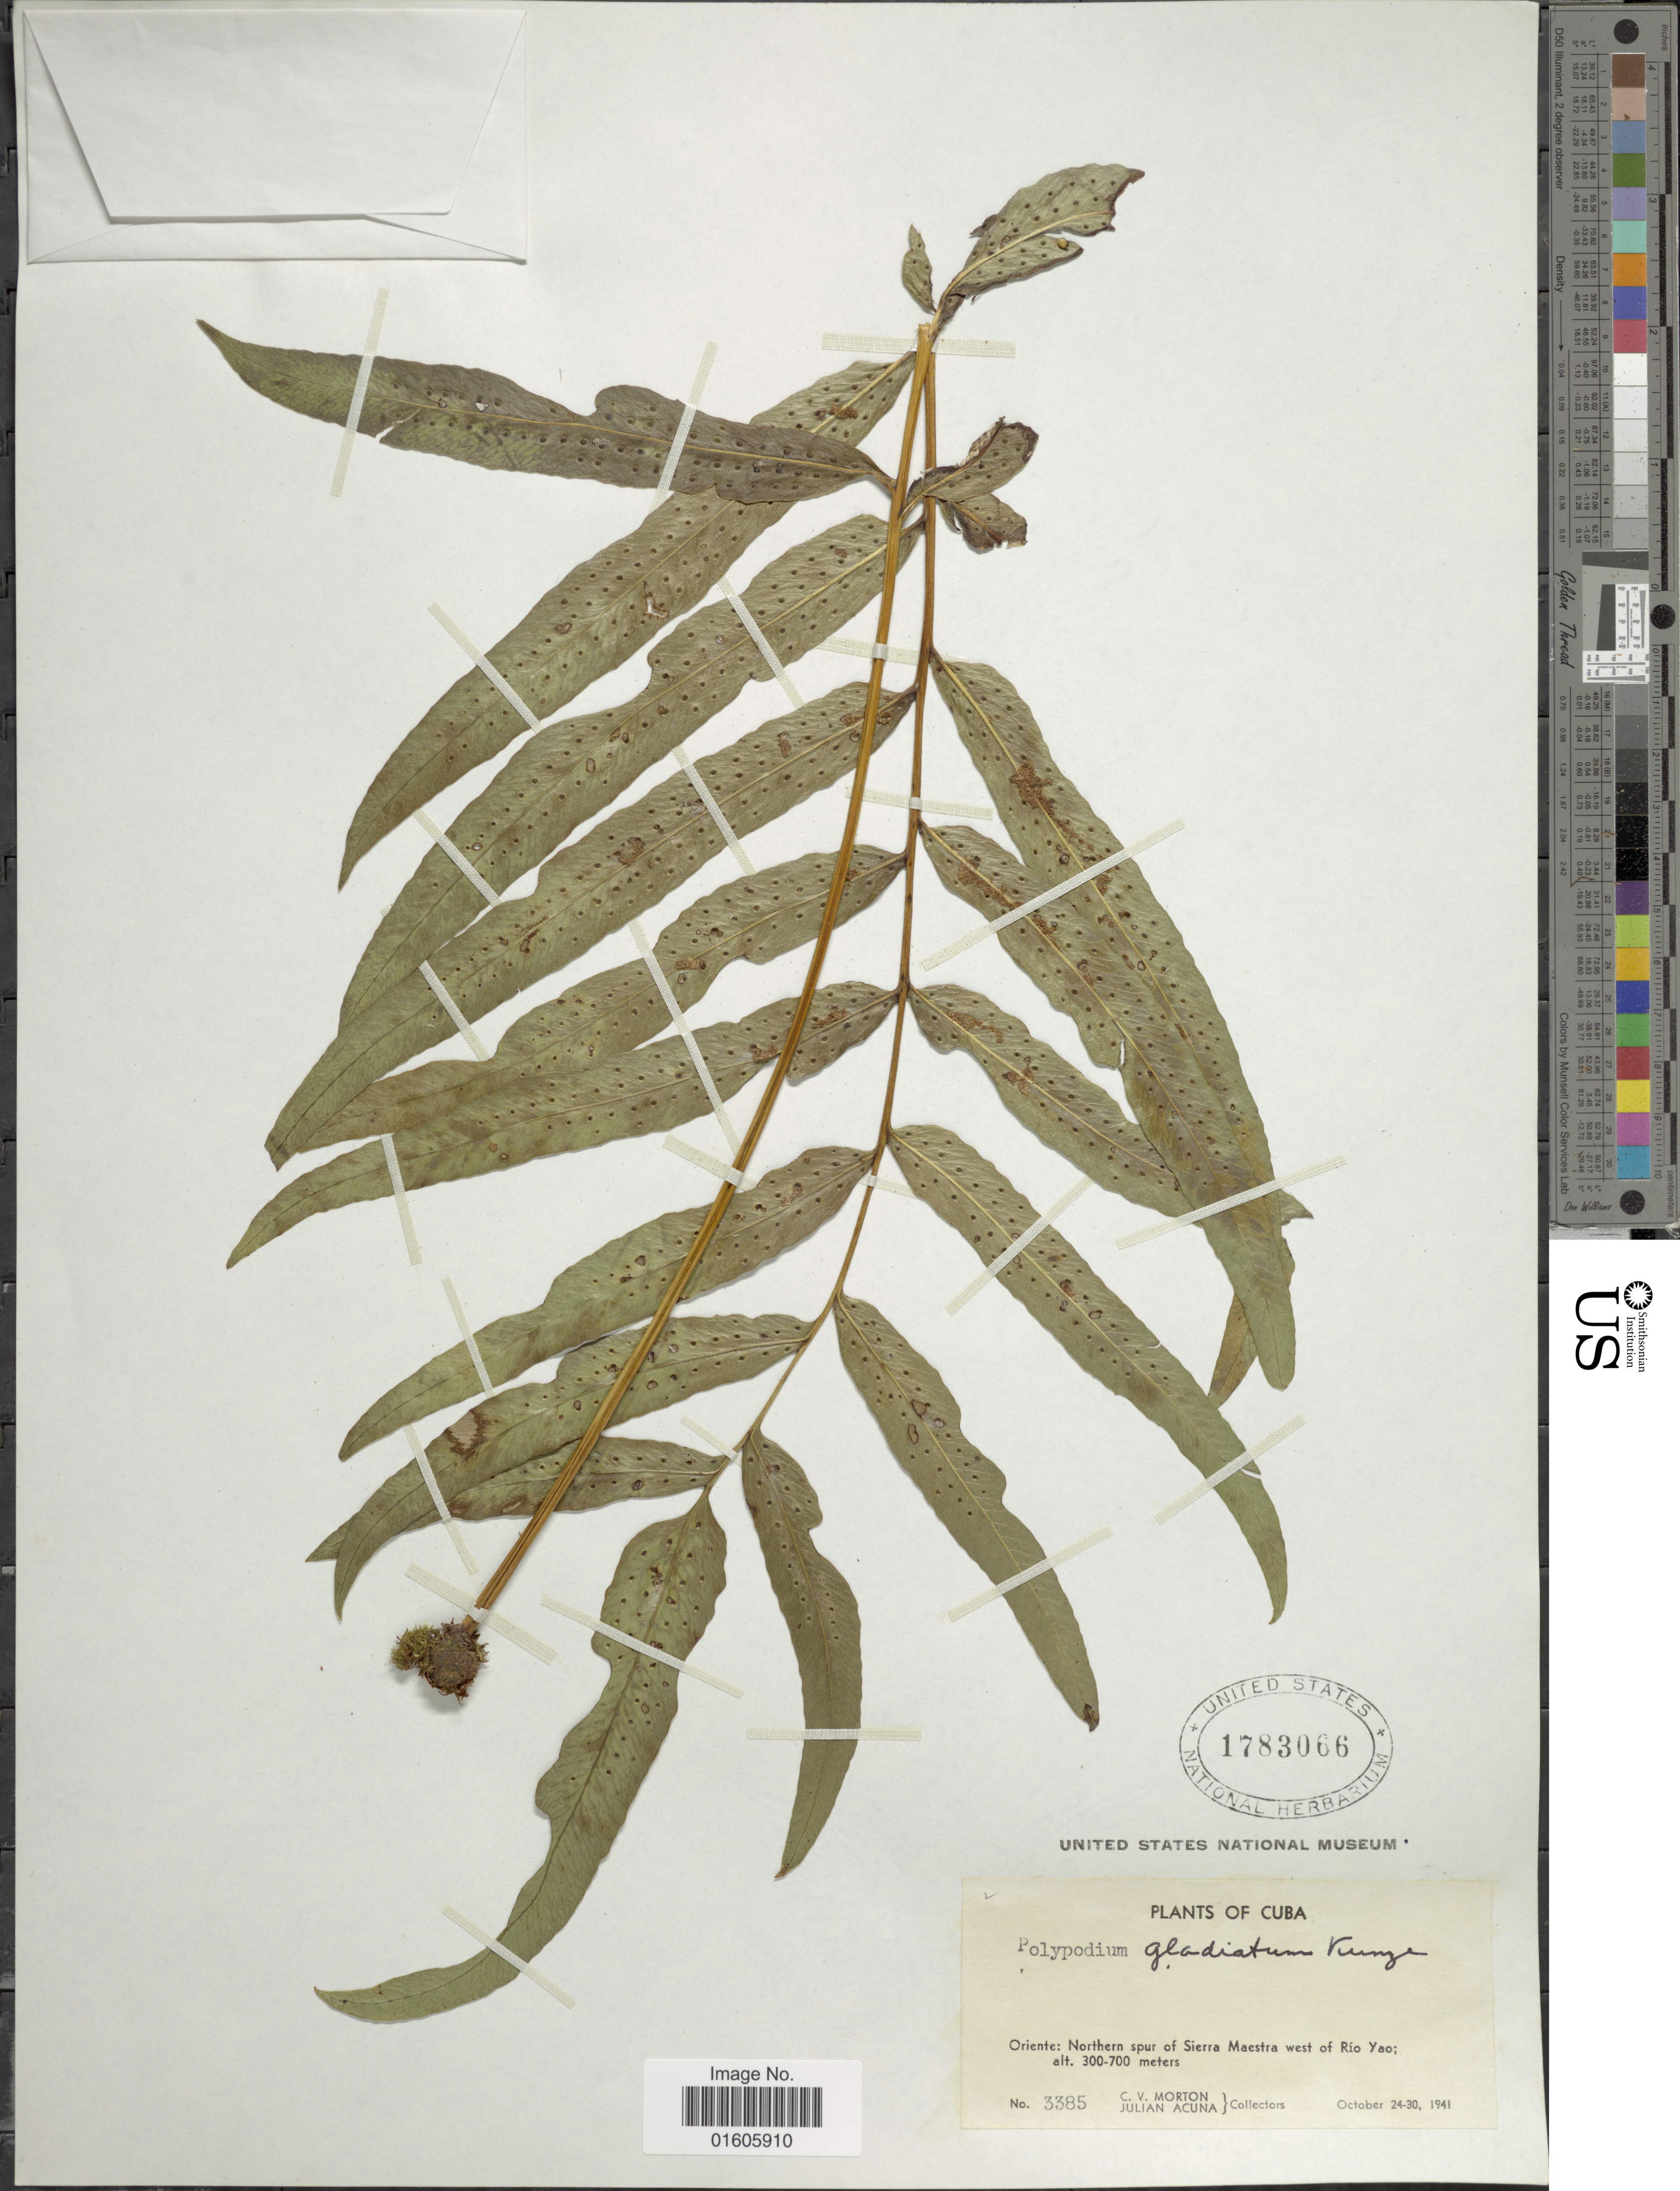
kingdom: Plantae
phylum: Tracheophyta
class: Polypodiopsida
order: Polypodiales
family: Polypodiaceae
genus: Serpocaulon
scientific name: Serpocaulon triseriale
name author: (Sw.) A.R. Sm.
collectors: C. V. Morton & J. B. Acuña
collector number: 3385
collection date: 1941-10-24/1941-10-30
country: Cuba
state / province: Oriente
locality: Oriente: Northern spur of Sierra Maestra west of Río Yao.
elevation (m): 300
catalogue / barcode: US 1783066